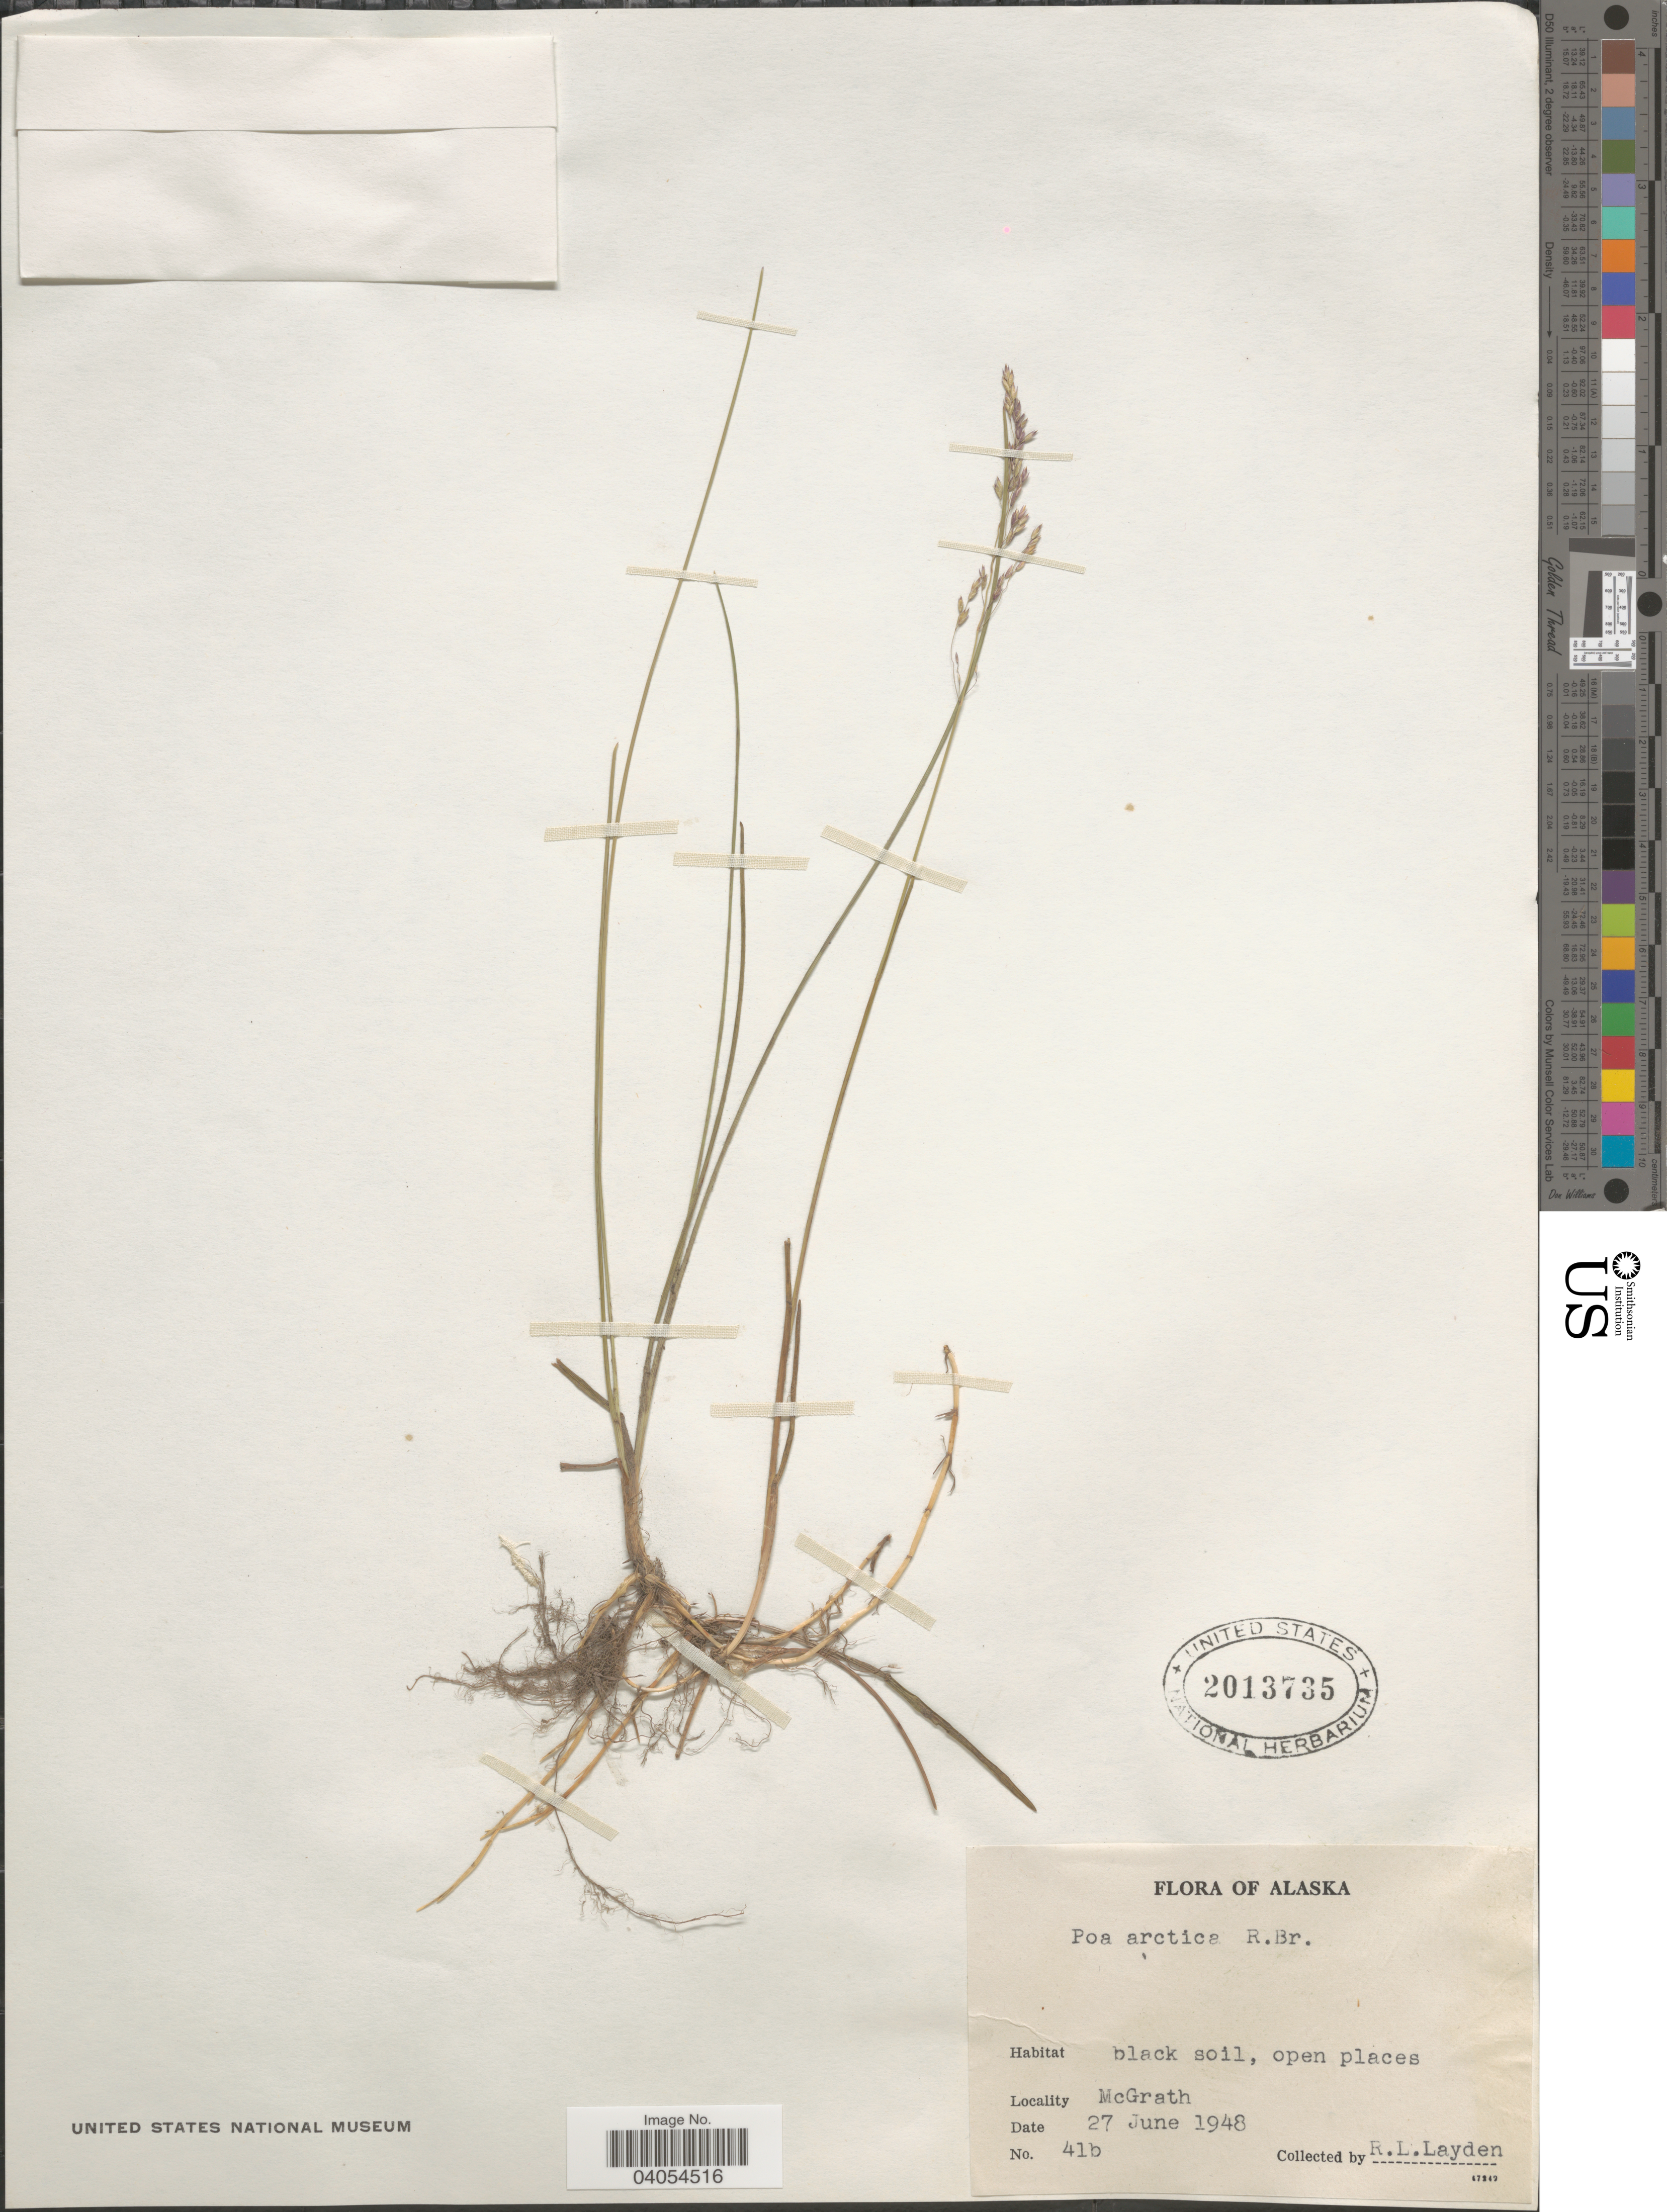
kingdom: Plantae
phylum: Tracheophyta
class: Liliopsida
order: Poales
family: Poaceae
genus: Poa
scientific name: Poa arctica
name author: R. Br.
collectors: R. Layden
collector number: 41b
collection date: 1948-06-27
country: United States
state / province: Alaska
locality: McGrath.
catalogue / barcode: US 2013735